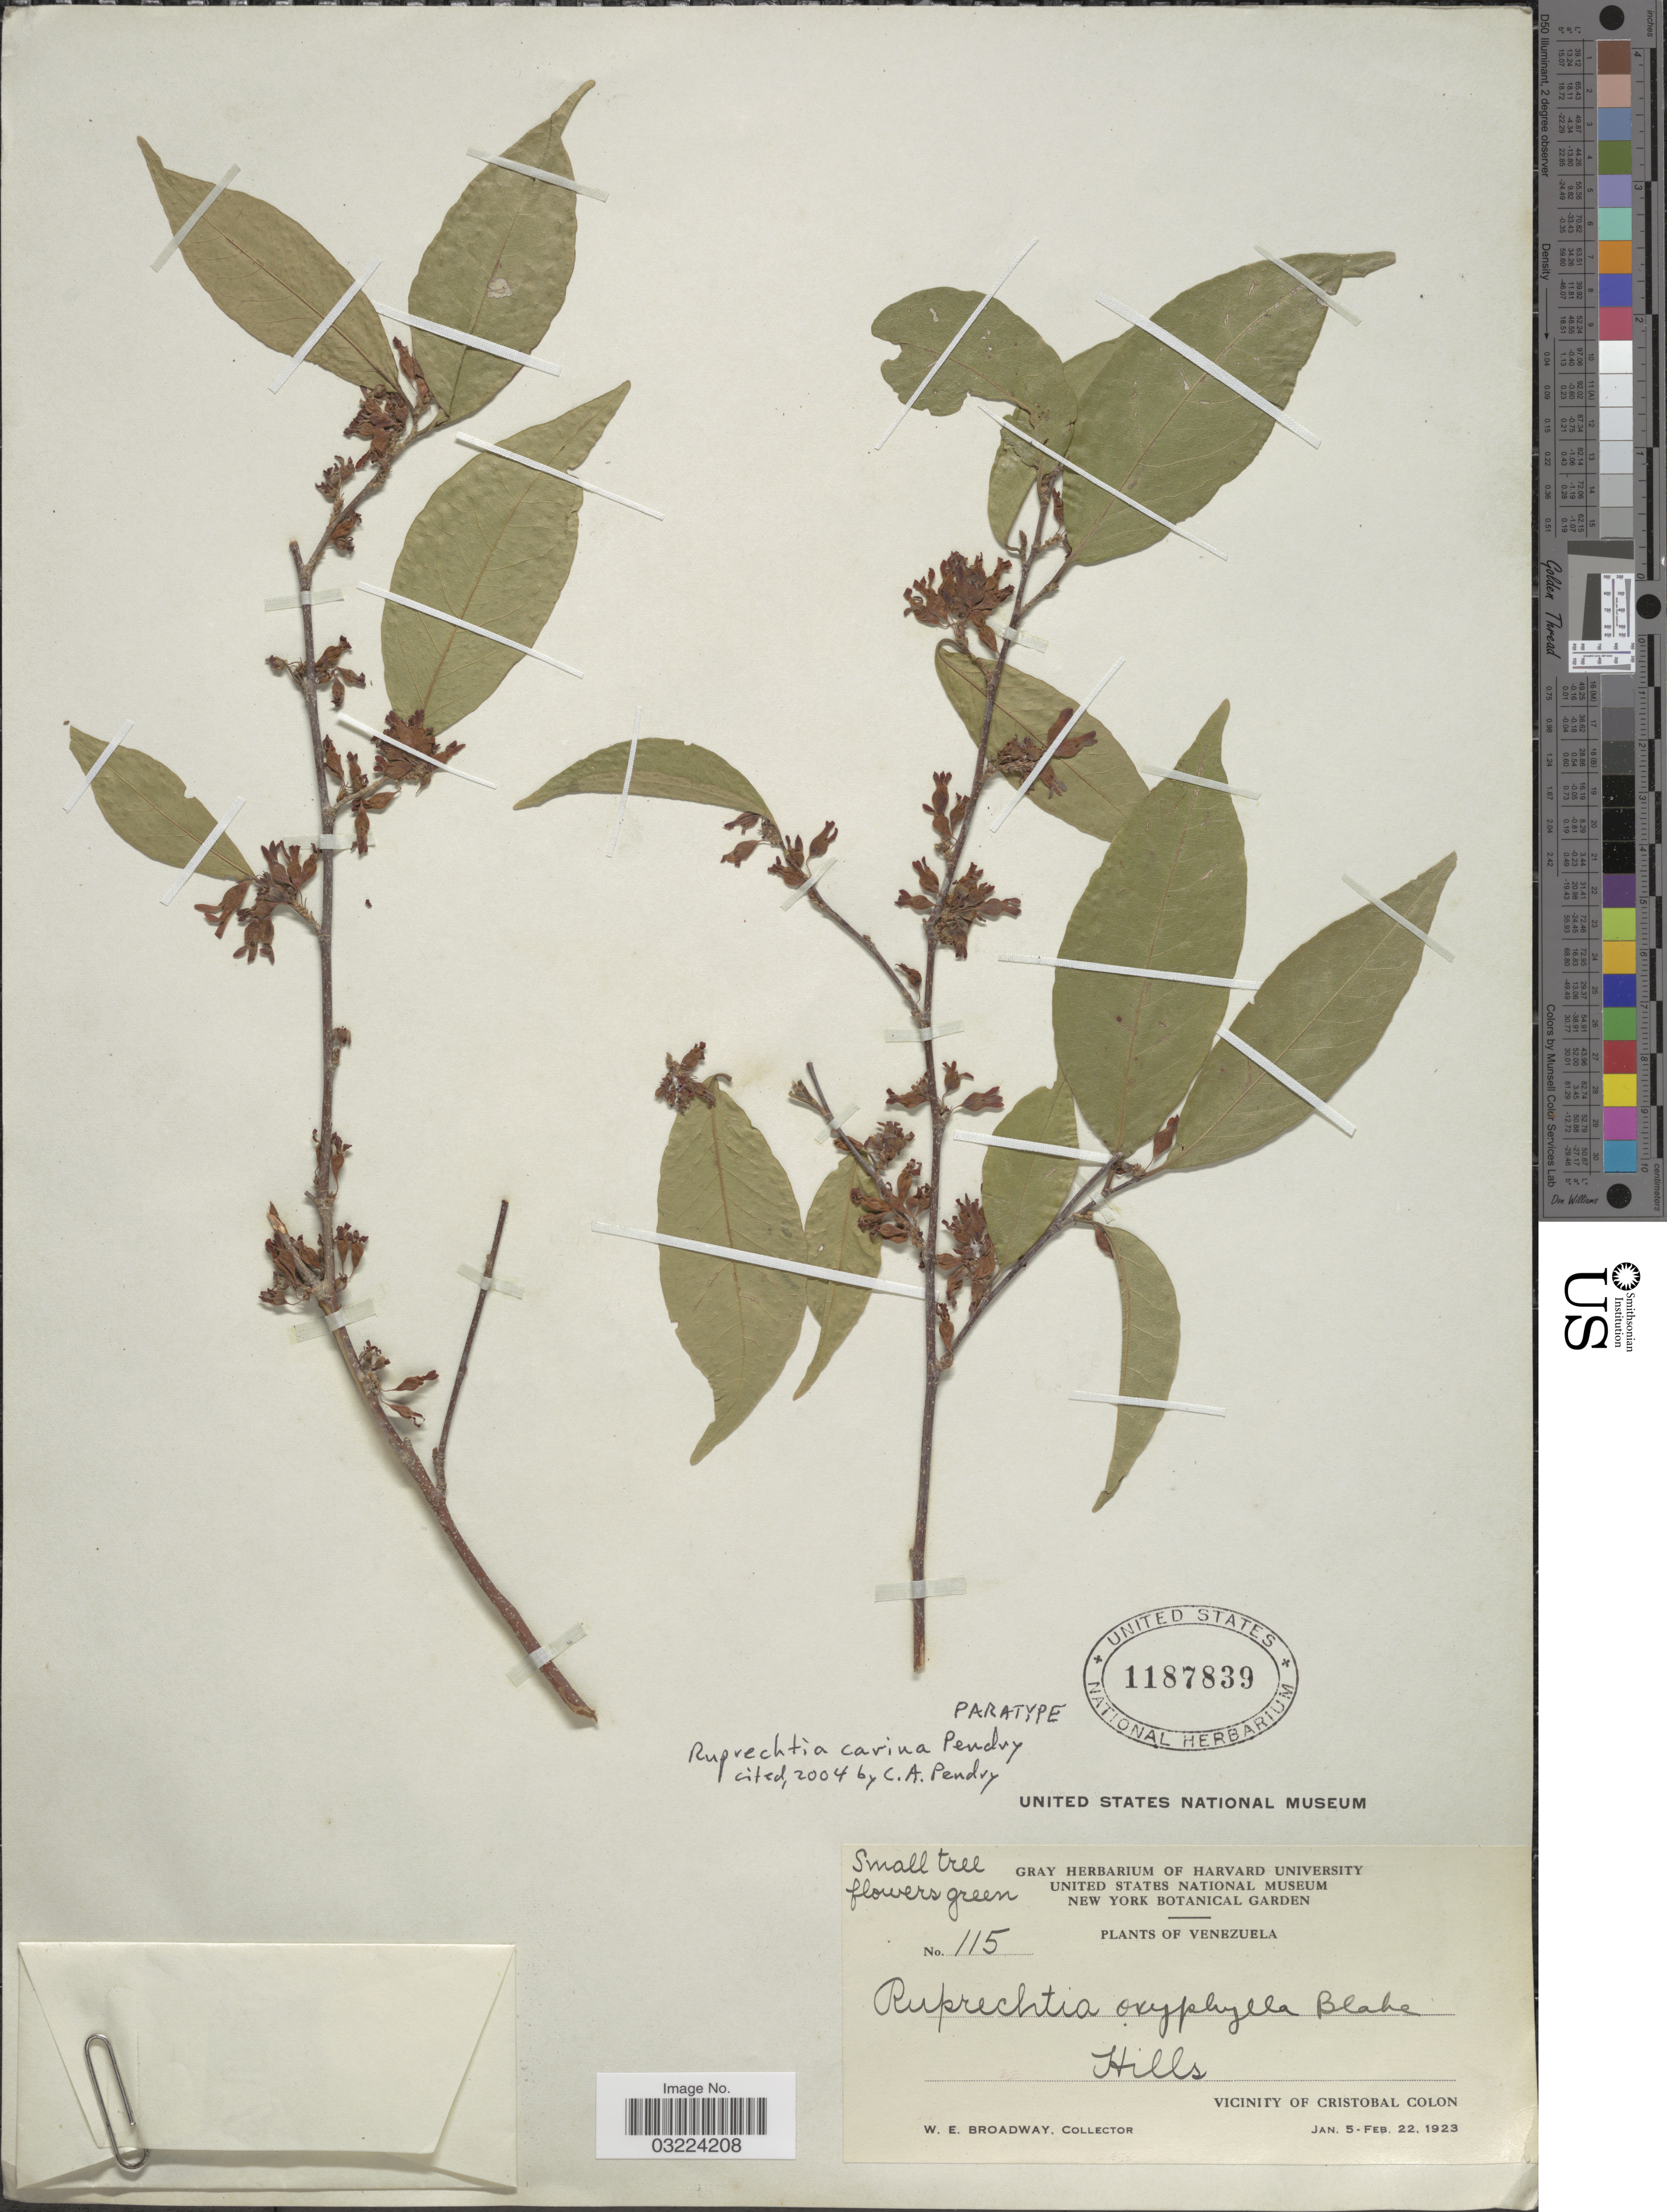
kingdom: Plantae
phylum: Tracheophyta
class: Magnoliopsida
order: Caryophyllales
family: Polygonaceae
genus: Ruprechtia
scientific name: Ruprechtia carina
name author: Pendry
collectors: W. E. Broadway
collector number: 115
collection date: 1923-01-05/1923-02-22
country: Venezuela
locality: Hills, Vicinity of Cristobal Colon.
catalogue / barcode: US 1187839